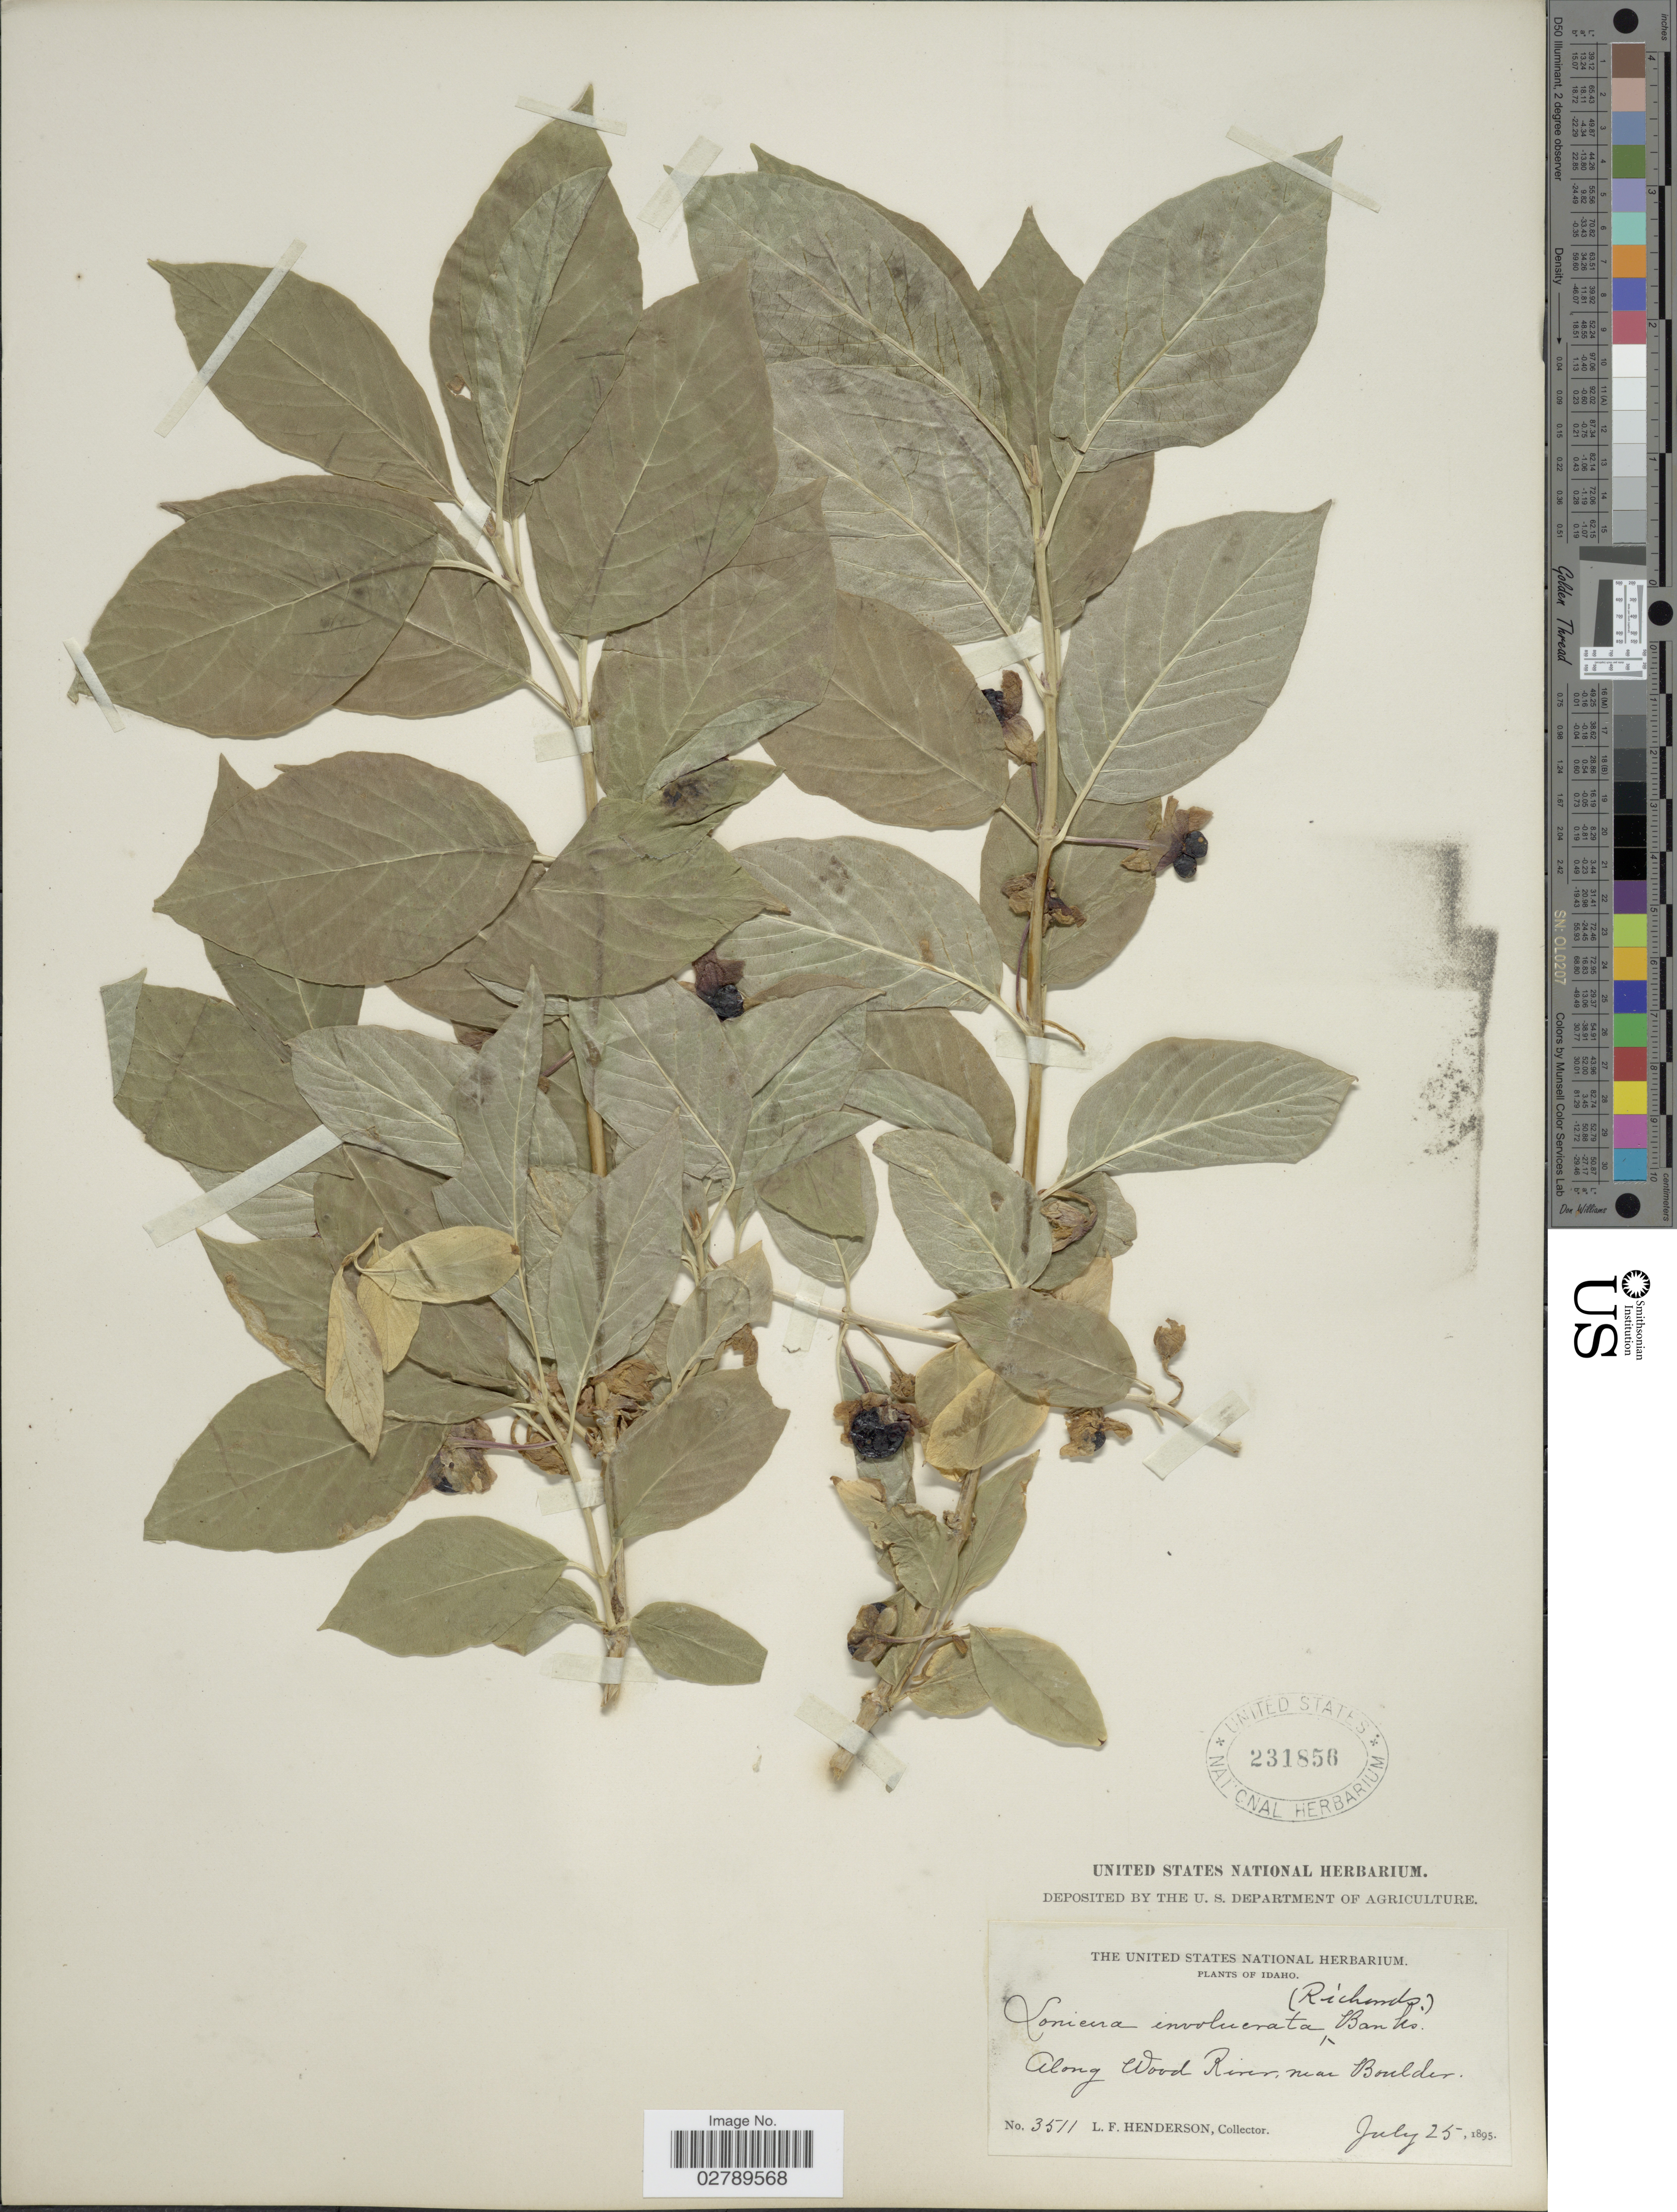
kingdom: Plantae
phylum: Tracheophyta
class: Magnoliopsida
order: Dipsacales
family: Caprifoliaceae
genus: Lonicera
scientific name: Lonicera involucrata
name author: (Richardson) Banks ex Spreng.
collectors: L. Henderson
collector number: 3511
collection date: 1895-07-25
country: United States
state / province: Idaho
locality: Along Wood River, near Boulder.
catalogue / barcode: US 231856